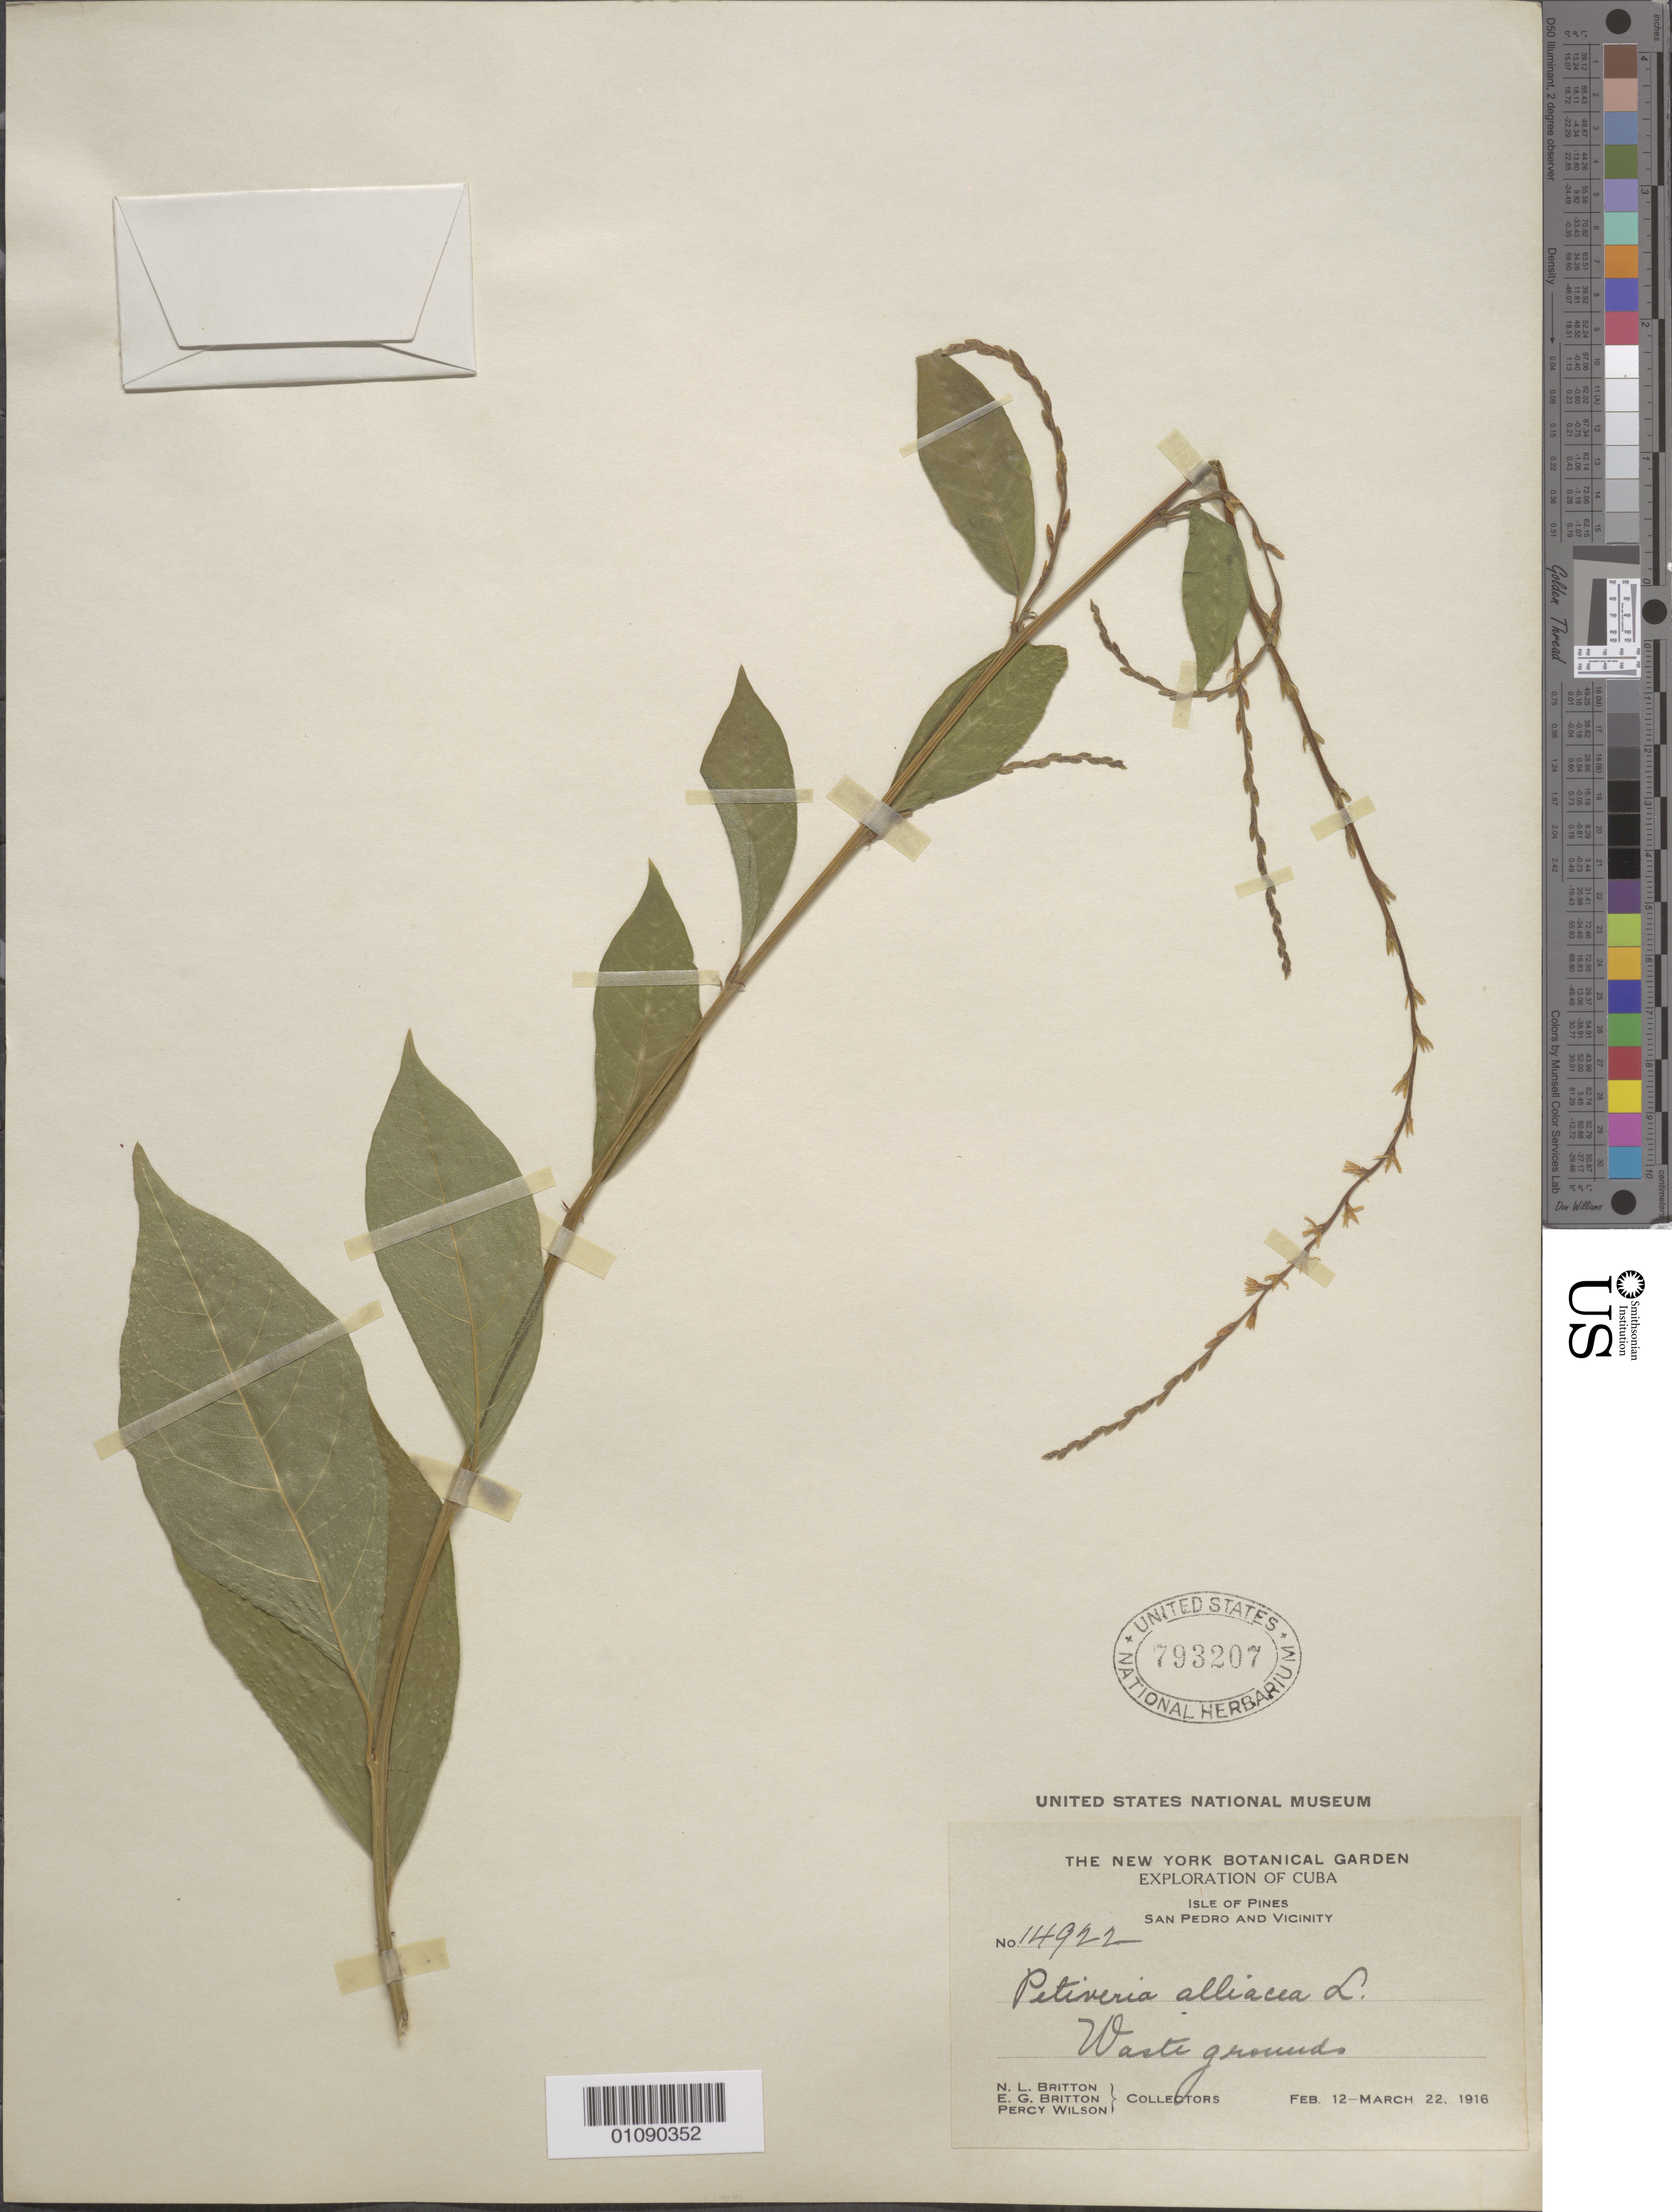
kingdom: Plantae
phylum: Tracheophyta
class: Magnoliopsida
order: Caryophyllales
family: Phytolaccaceae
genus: Petiveria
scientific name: Petiveria alliacea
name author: L.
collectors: E. G. Britton, N. Britton & P. Wilson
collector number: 14922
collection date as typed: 12 Feb 1916 to 22 Mar 1916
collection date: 1916-02-12/1916-03-22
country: Cuba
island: Isla de la Juventud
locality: Isle of Pines, San Pedro and Vicinity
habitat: Waste grounds.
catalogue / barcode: US 793207